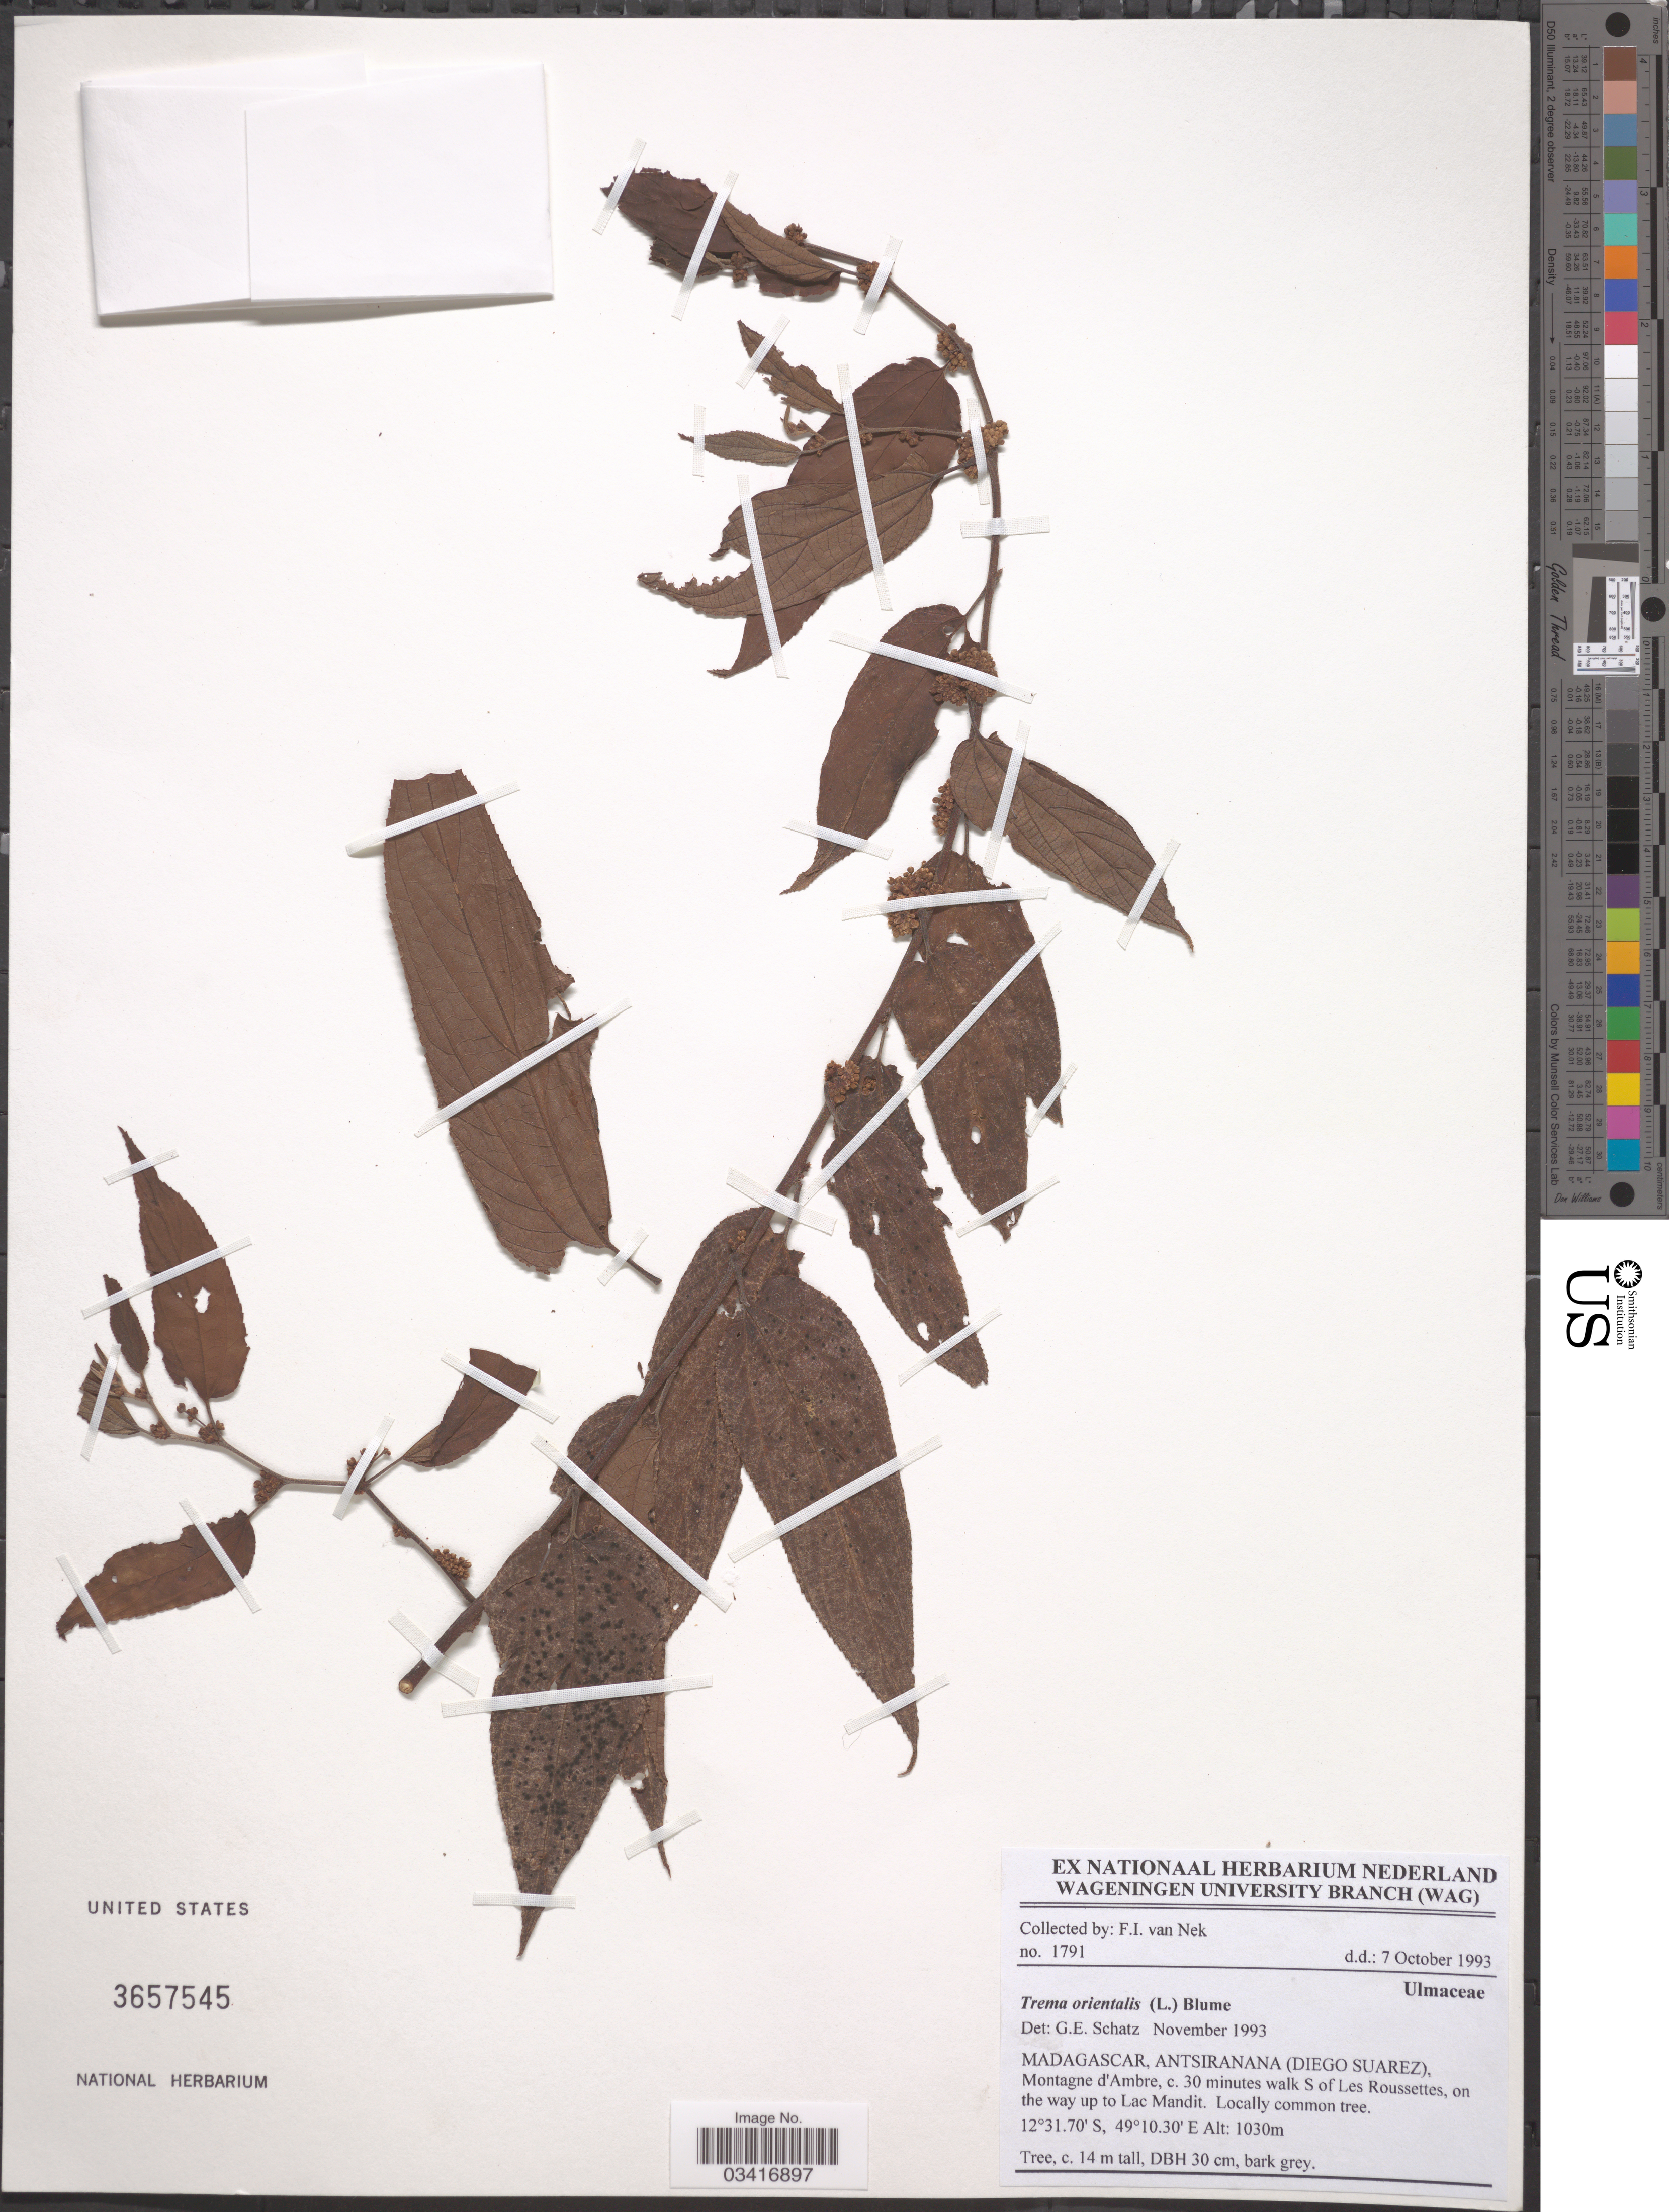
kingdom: Plantae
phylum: Tracheophyta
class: Magnoliopsida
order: Rosales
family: Cannabaceae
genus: Trema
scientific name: Trema orientale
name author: (L.) Blume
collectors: F. van Nek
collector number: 1791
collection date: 1993-10-07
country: Madagascar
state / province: Diana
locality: Diego Suarez, Montagne d'Ambre, c. 30 minutes walk S of Les Roussettes, on the way up to Lac Mandit.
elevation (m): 1030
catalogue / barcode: US 3657545